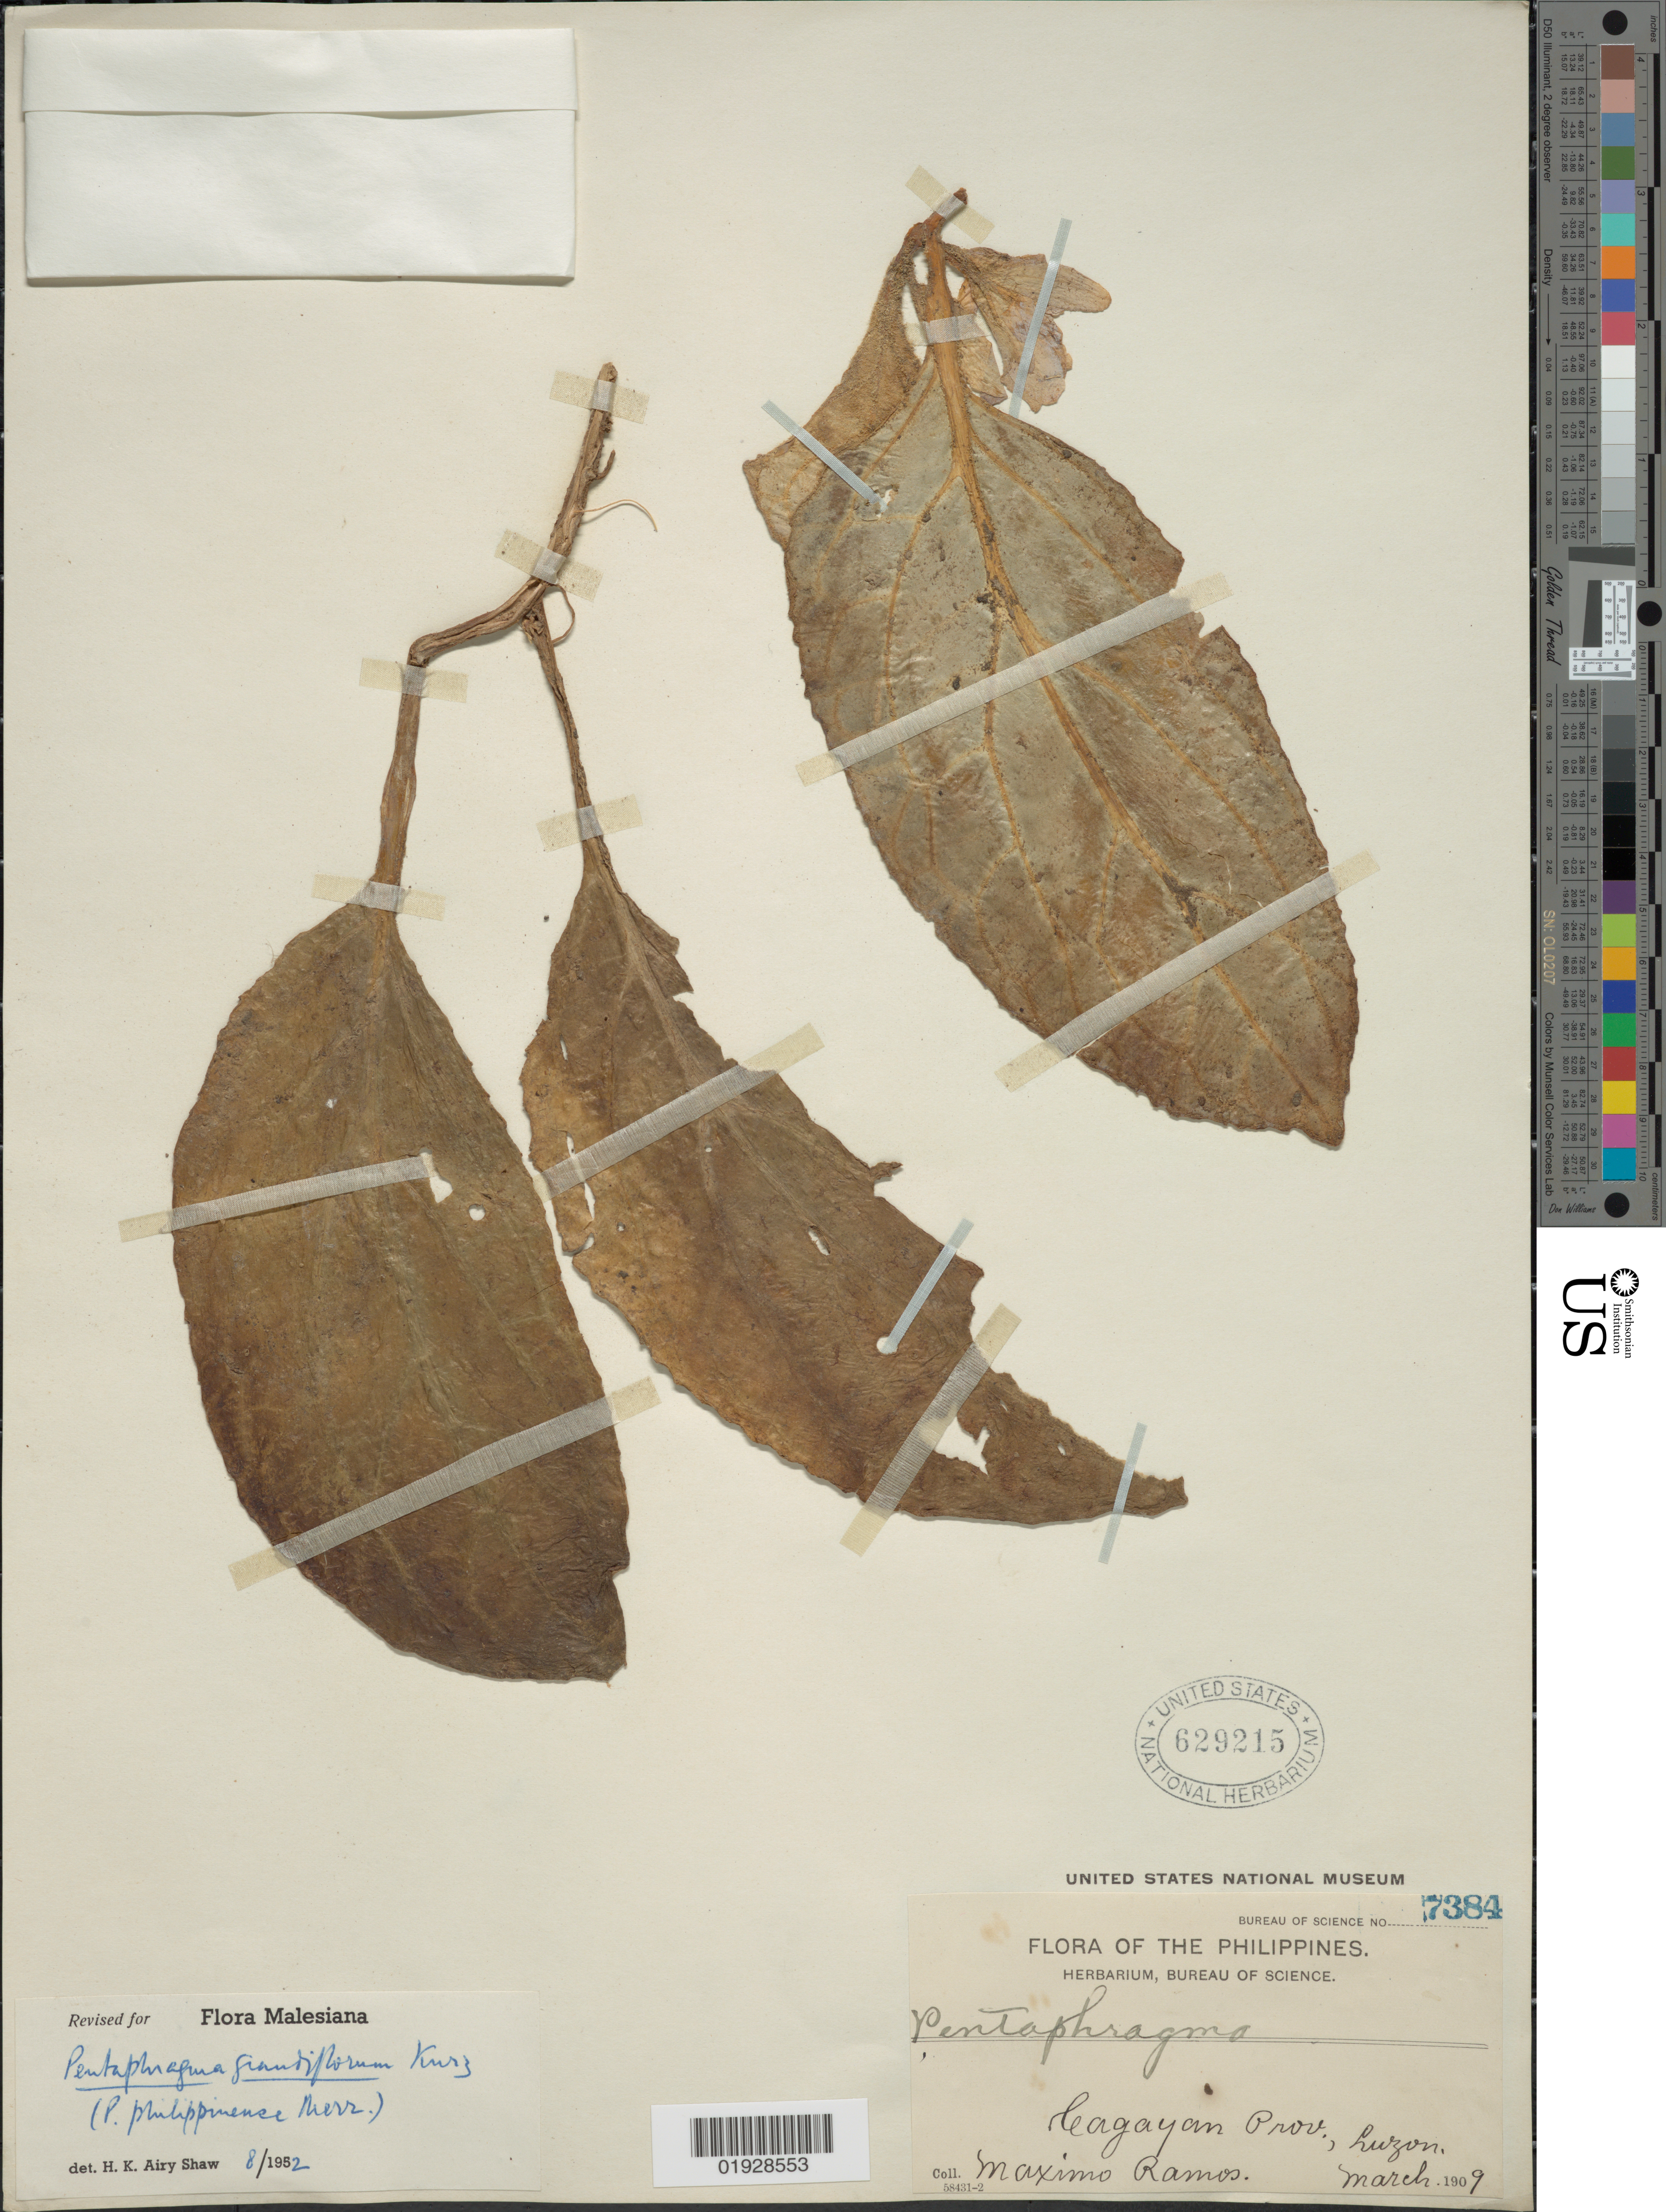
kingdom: Plantae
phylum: Tracheophyta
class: Magnoliopsida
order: Asterales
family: Pentaphragmataceae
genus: Pentaphragma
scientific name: Pentaphragma grandiflorum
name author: Kurz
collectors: M. Ramos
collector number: Bureau of Science 7384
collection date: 1909-03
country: Philippines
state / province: Cagayan Valley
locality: Cagayan Prov., Luzon.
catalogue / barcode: US 629215